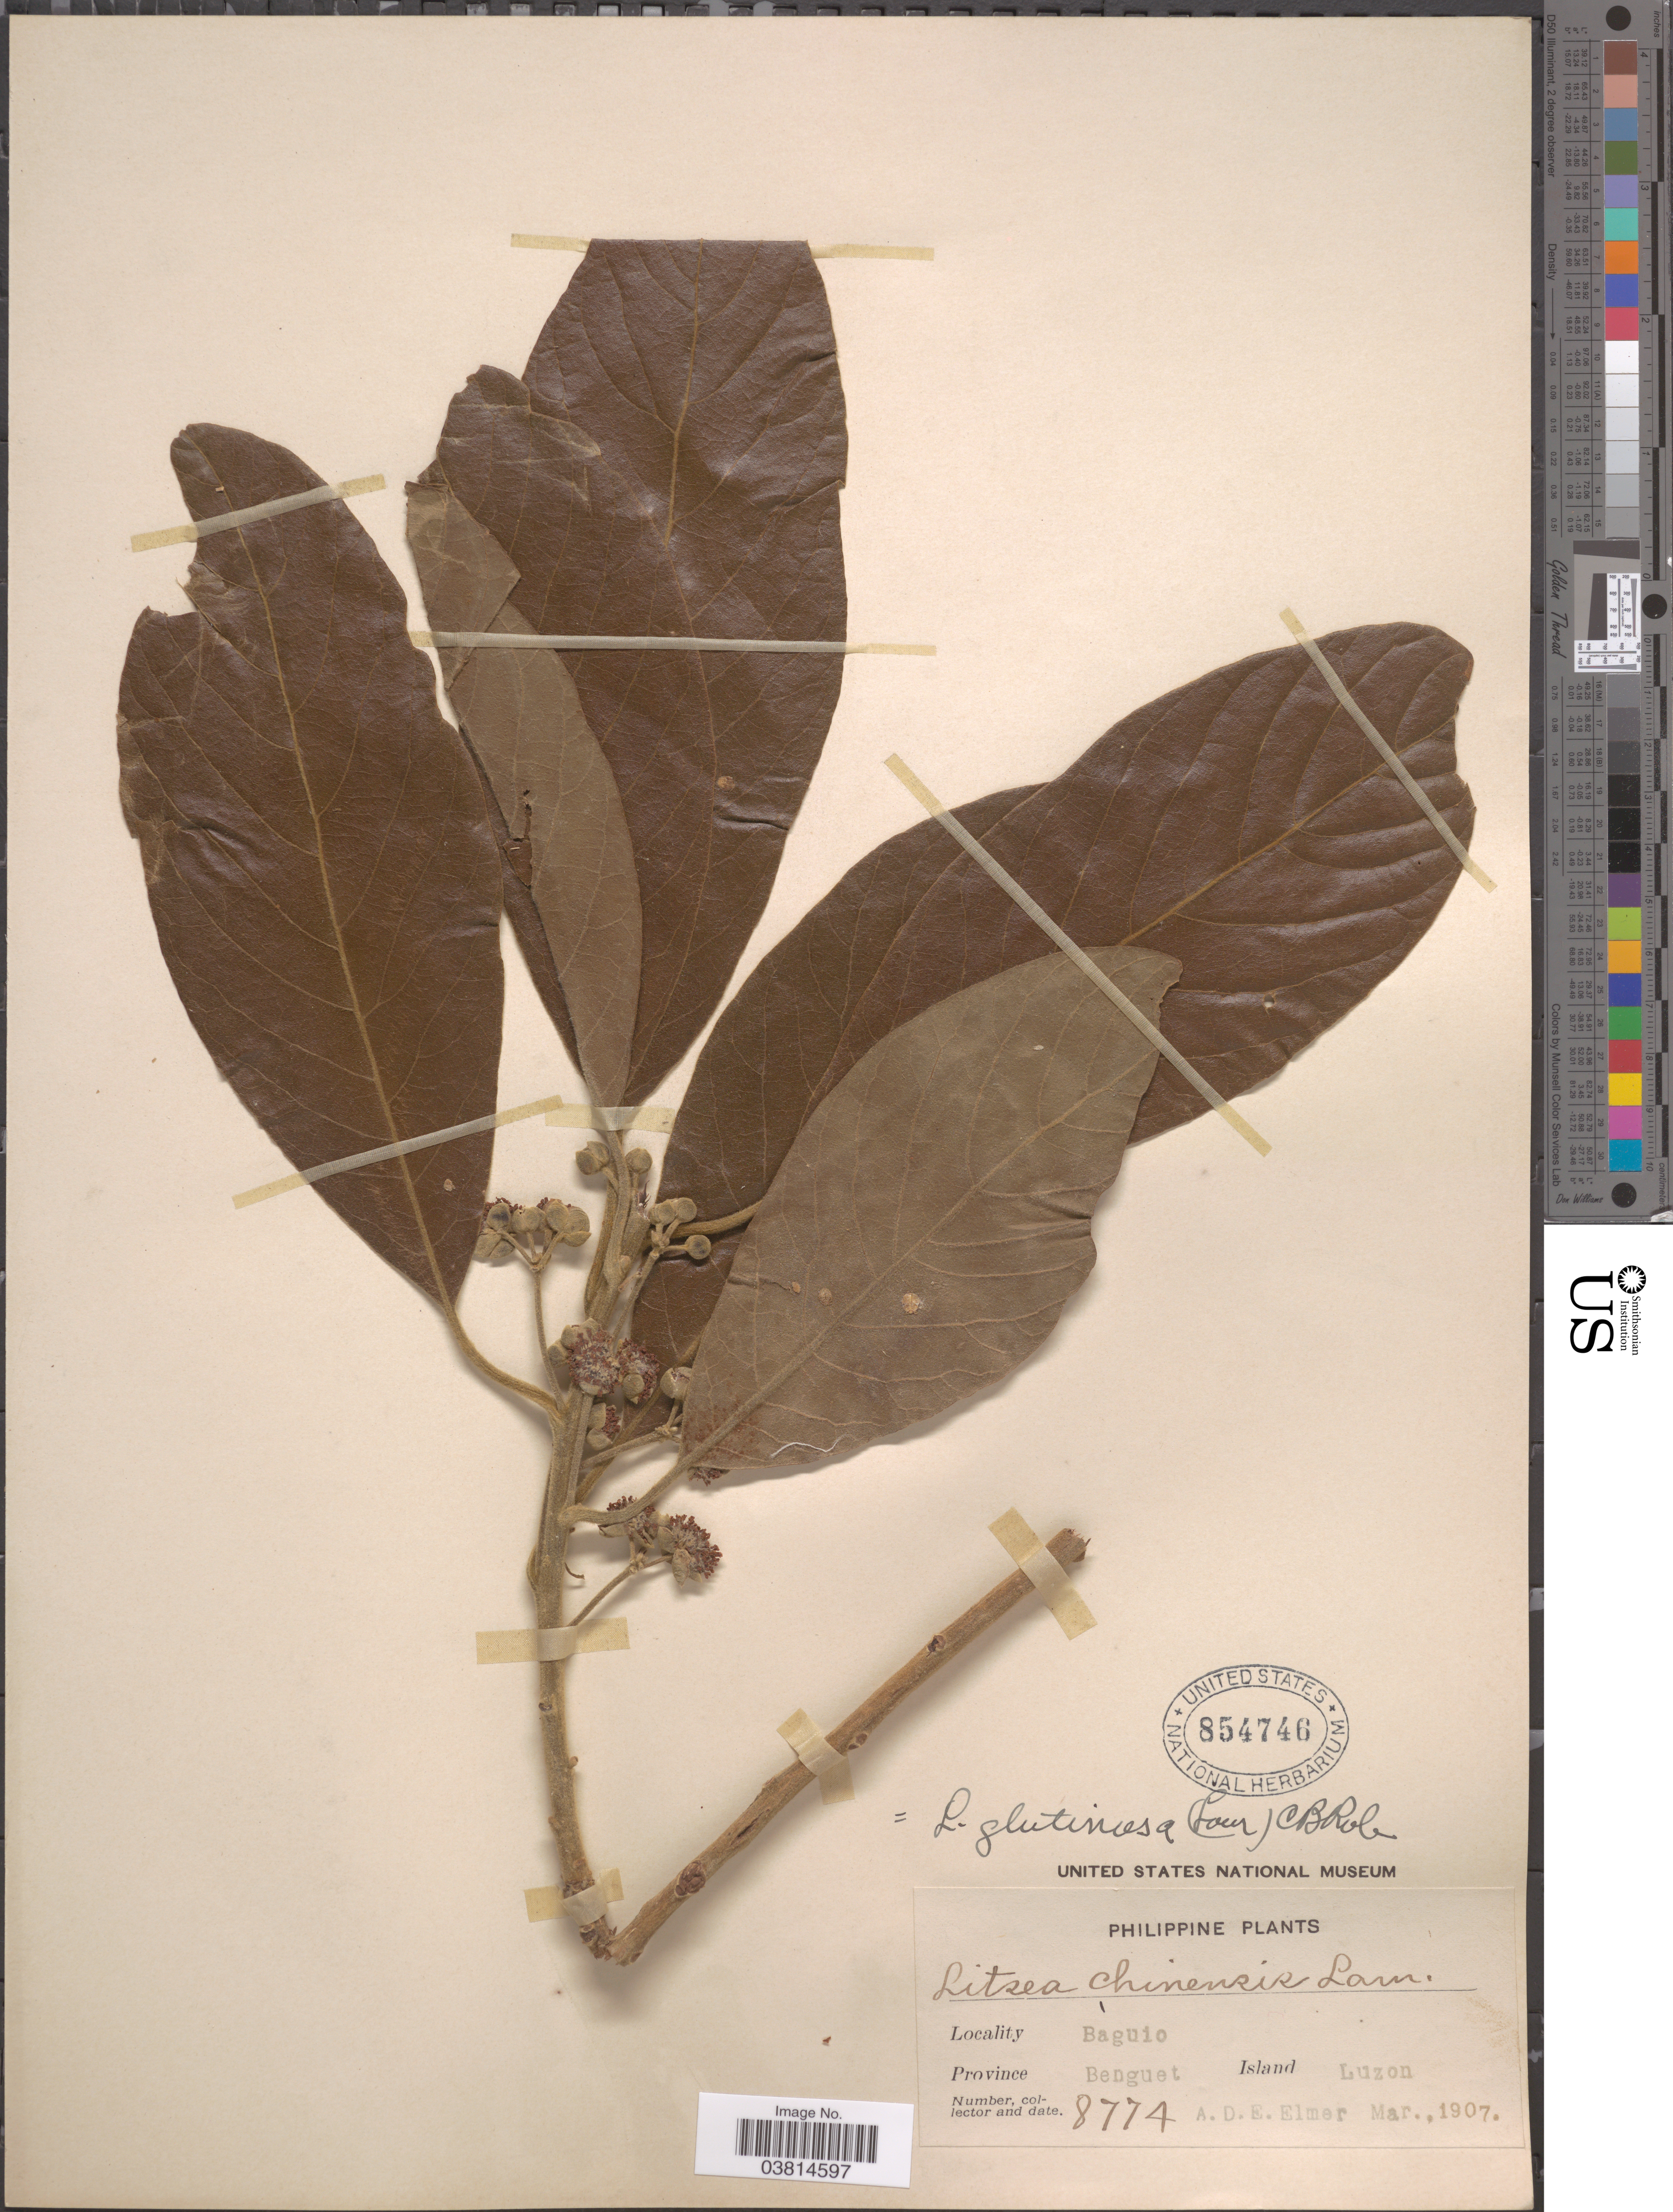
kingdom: Plantae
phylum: Tracheophyta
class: Magnoliopsida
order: Laurales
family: Lauraceae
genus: Litsea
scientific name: Litsea glutinosa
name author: (Lour.) C.B. Rob.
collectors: A. D. E. Elmer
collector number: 8774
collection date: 1907-03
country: Philippines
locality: Baguio. Province Benguet. Island Luzon.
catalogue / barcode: US 854746